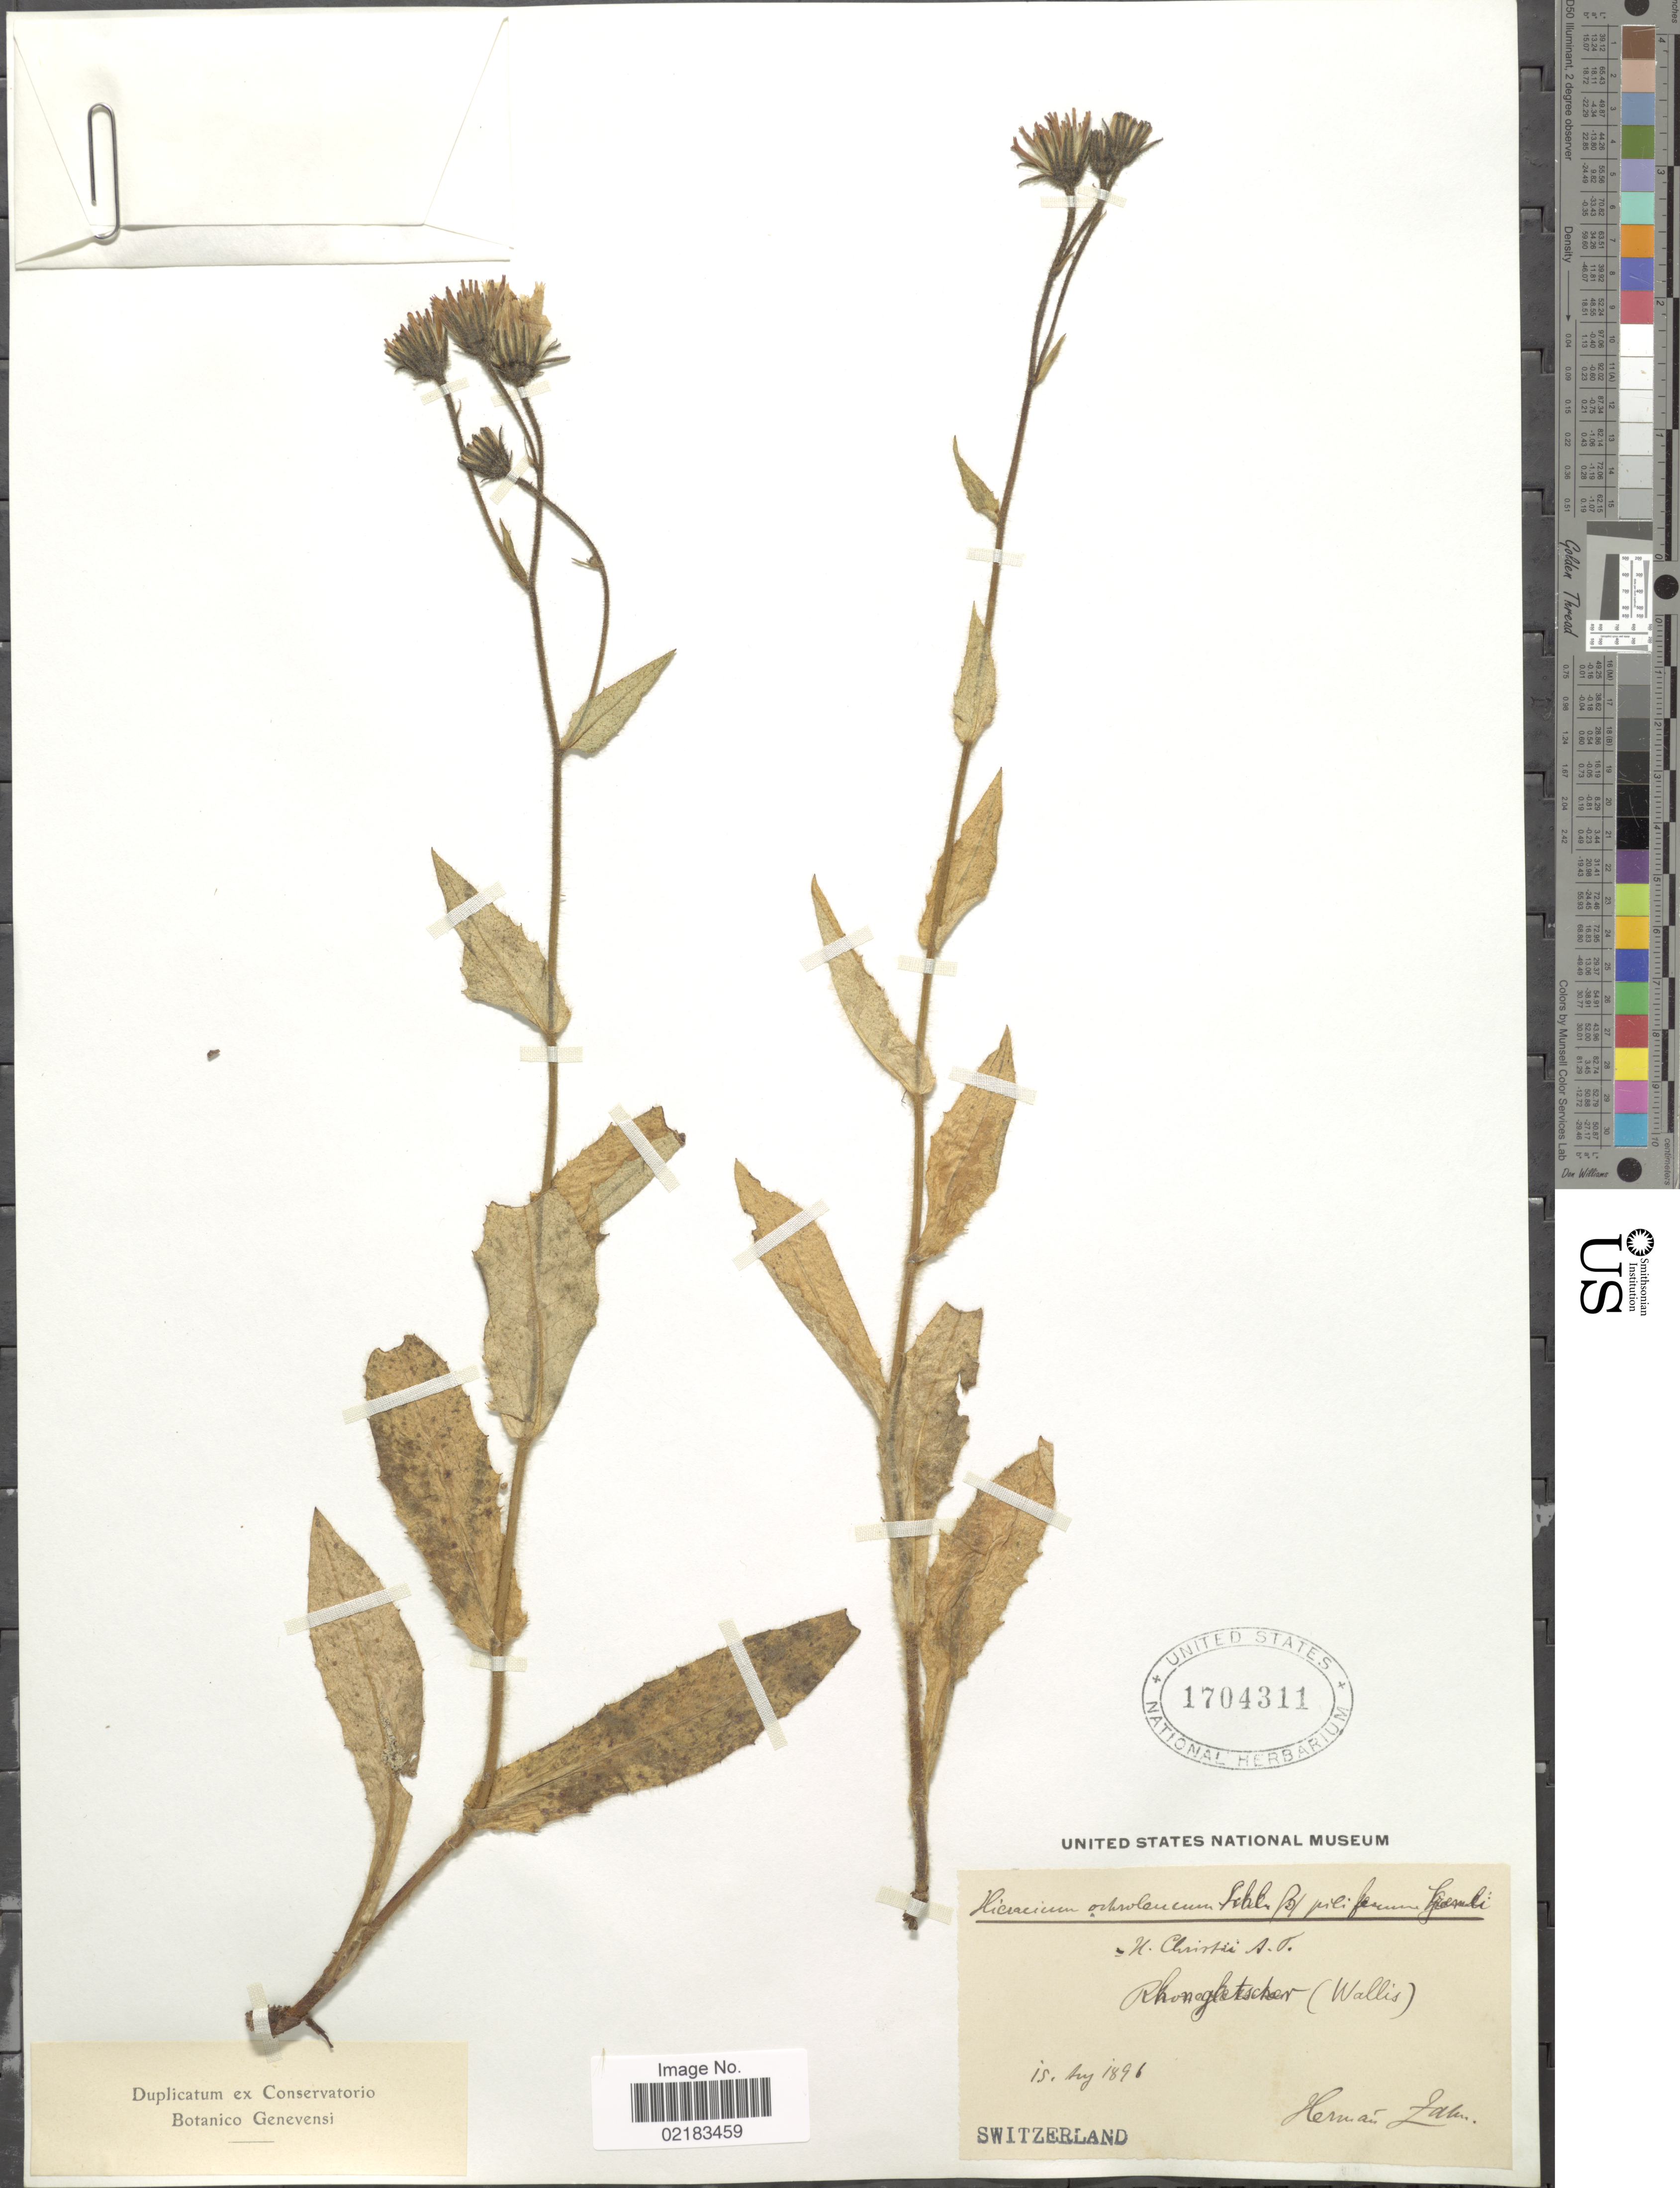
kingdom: Plantae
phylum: Tracheophyta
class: Magnoliopsida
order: Asterales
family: Asteraceae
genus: Hieracium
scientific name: Hieracium picroides subsp. ochroleucum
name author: (W.D.J. Koch) Zahn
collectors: H. Zahn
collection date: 1896-08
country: Switzerland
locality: Rhongetscher (Wallis) [unsure placement]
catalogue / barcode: US 1704311